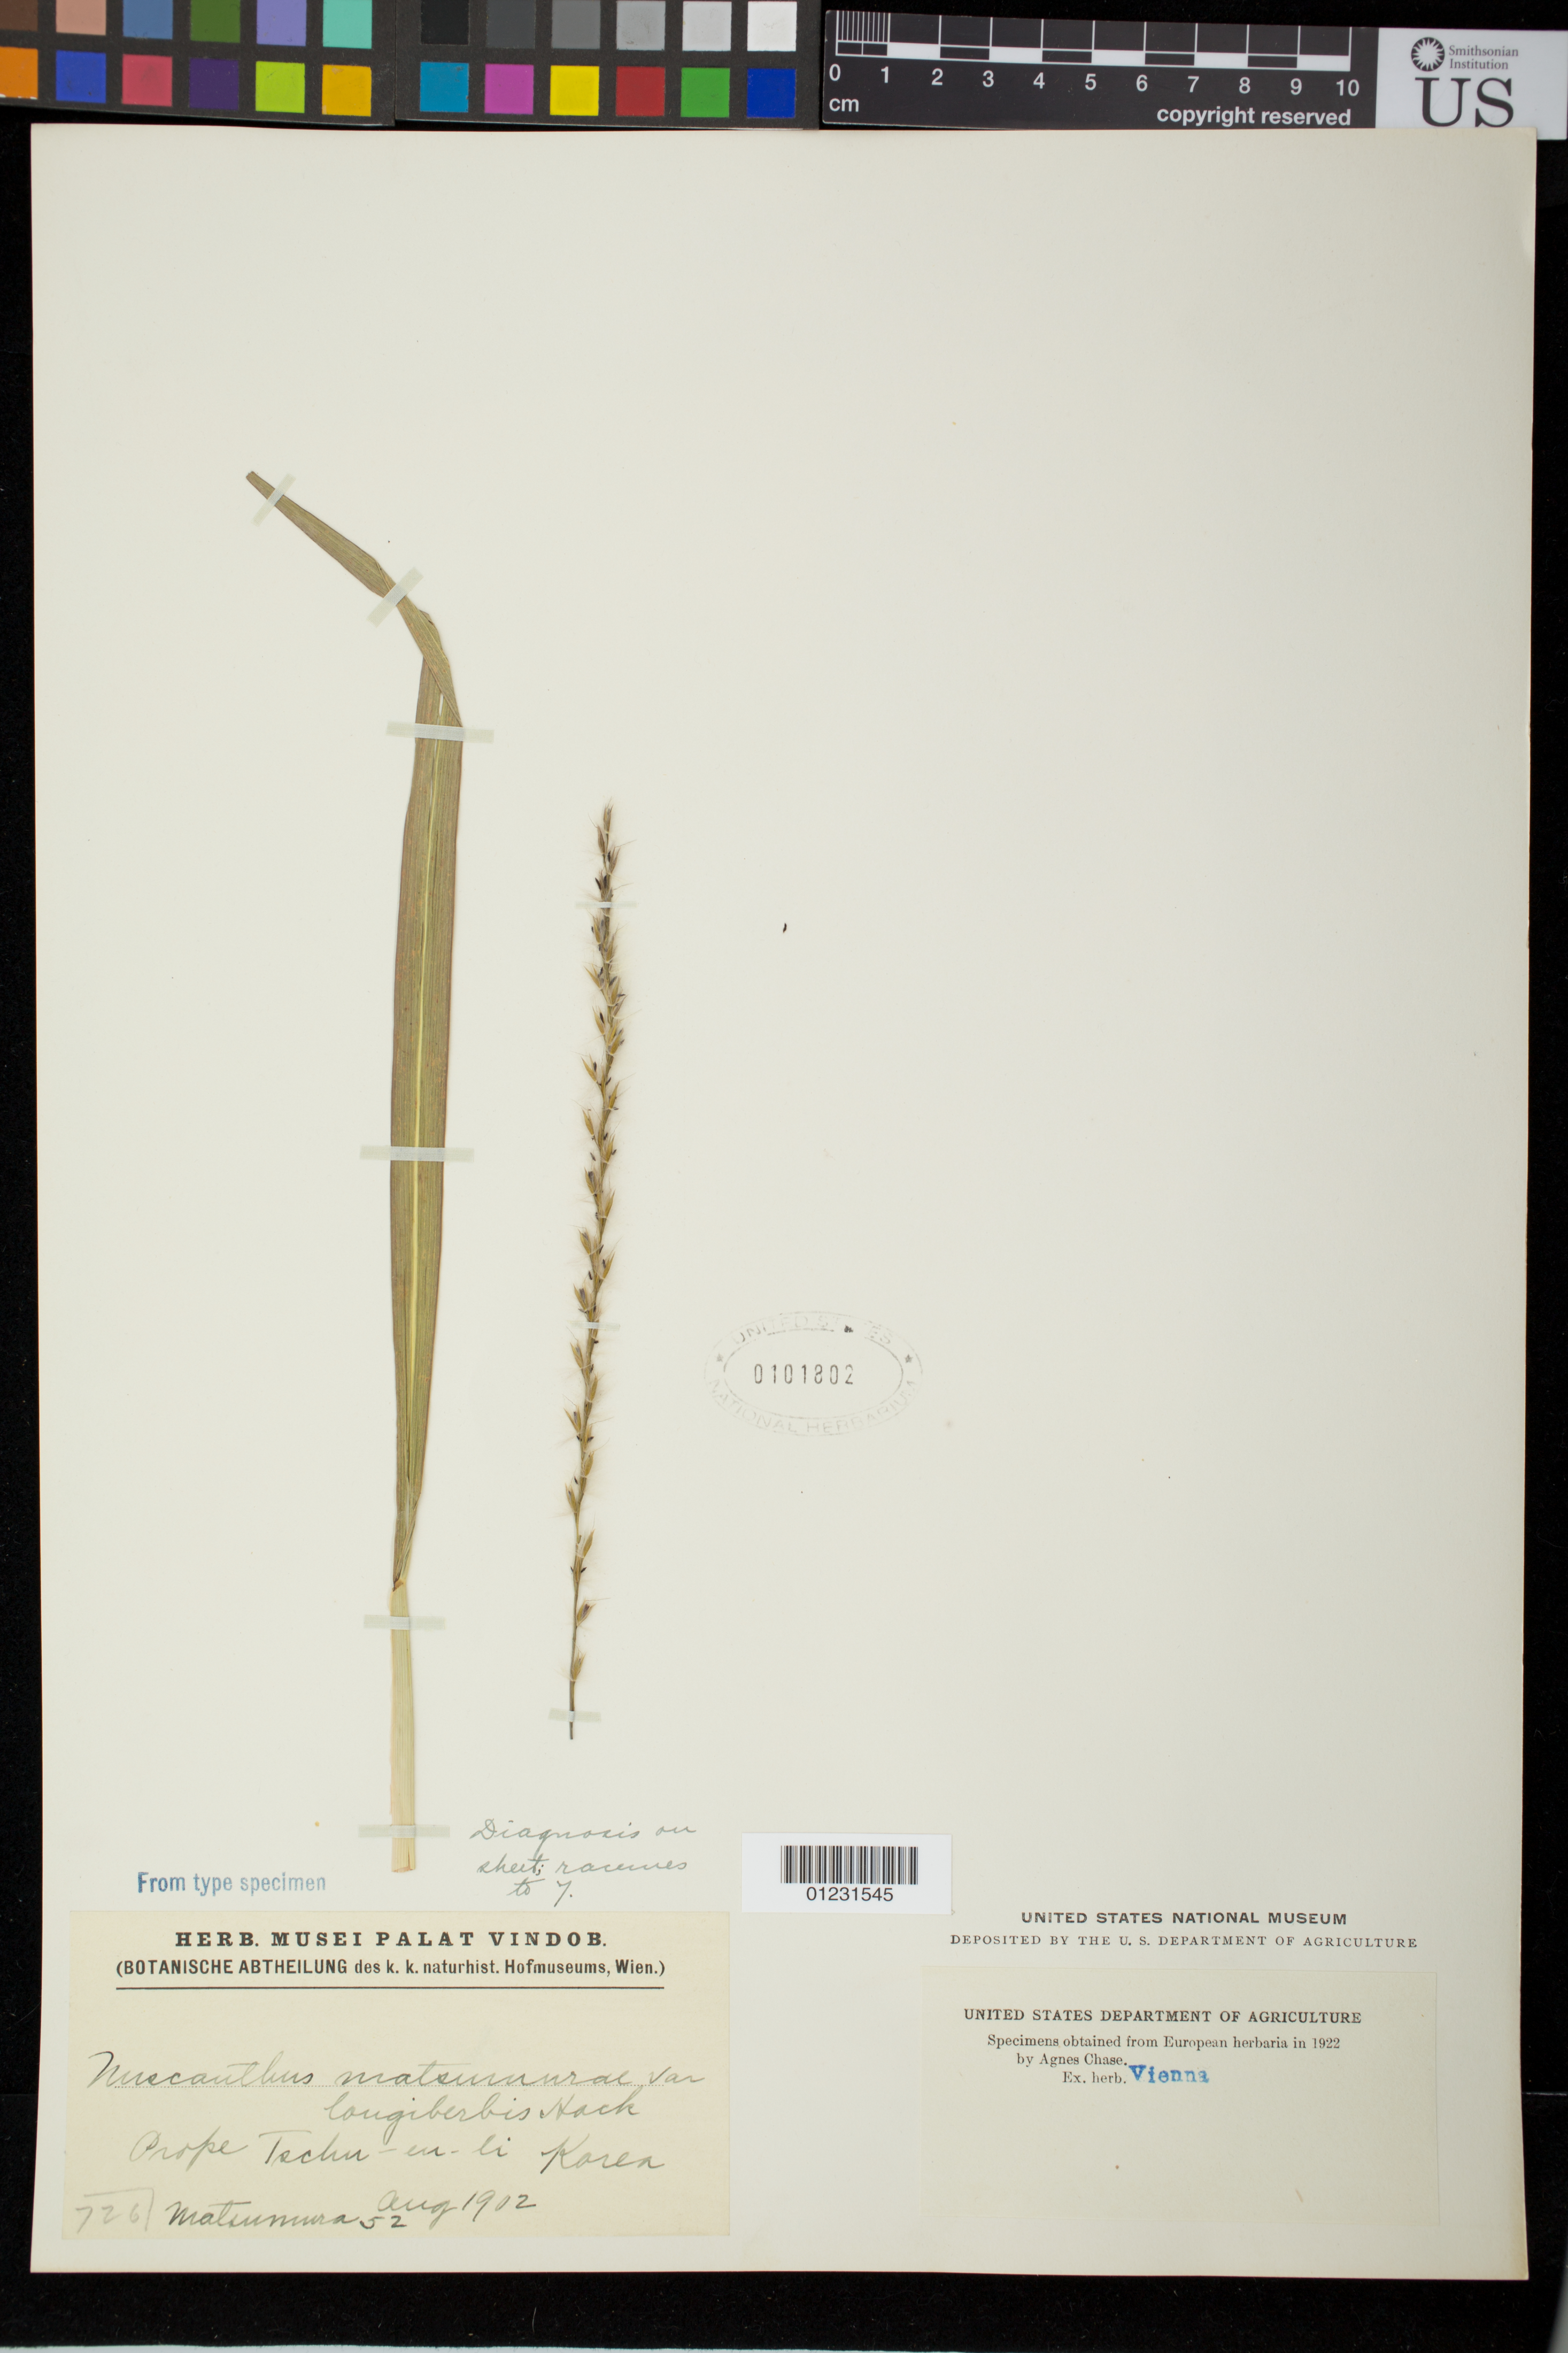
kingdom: Plantae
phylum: Tracheophyta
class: Liliopsida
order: Poales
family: Poaceae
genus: Miscanthus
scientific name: Miscanthus matsumurae var. longiberbis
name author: Hack.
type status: Type Collection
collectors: J. Matsumura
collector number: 52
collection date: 1902-08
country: North Korea / South Korea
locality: Prope Tschu-en-li.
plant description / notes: Fragmentary material of type specimen ex herb. Hackel.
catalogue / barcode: US 101802